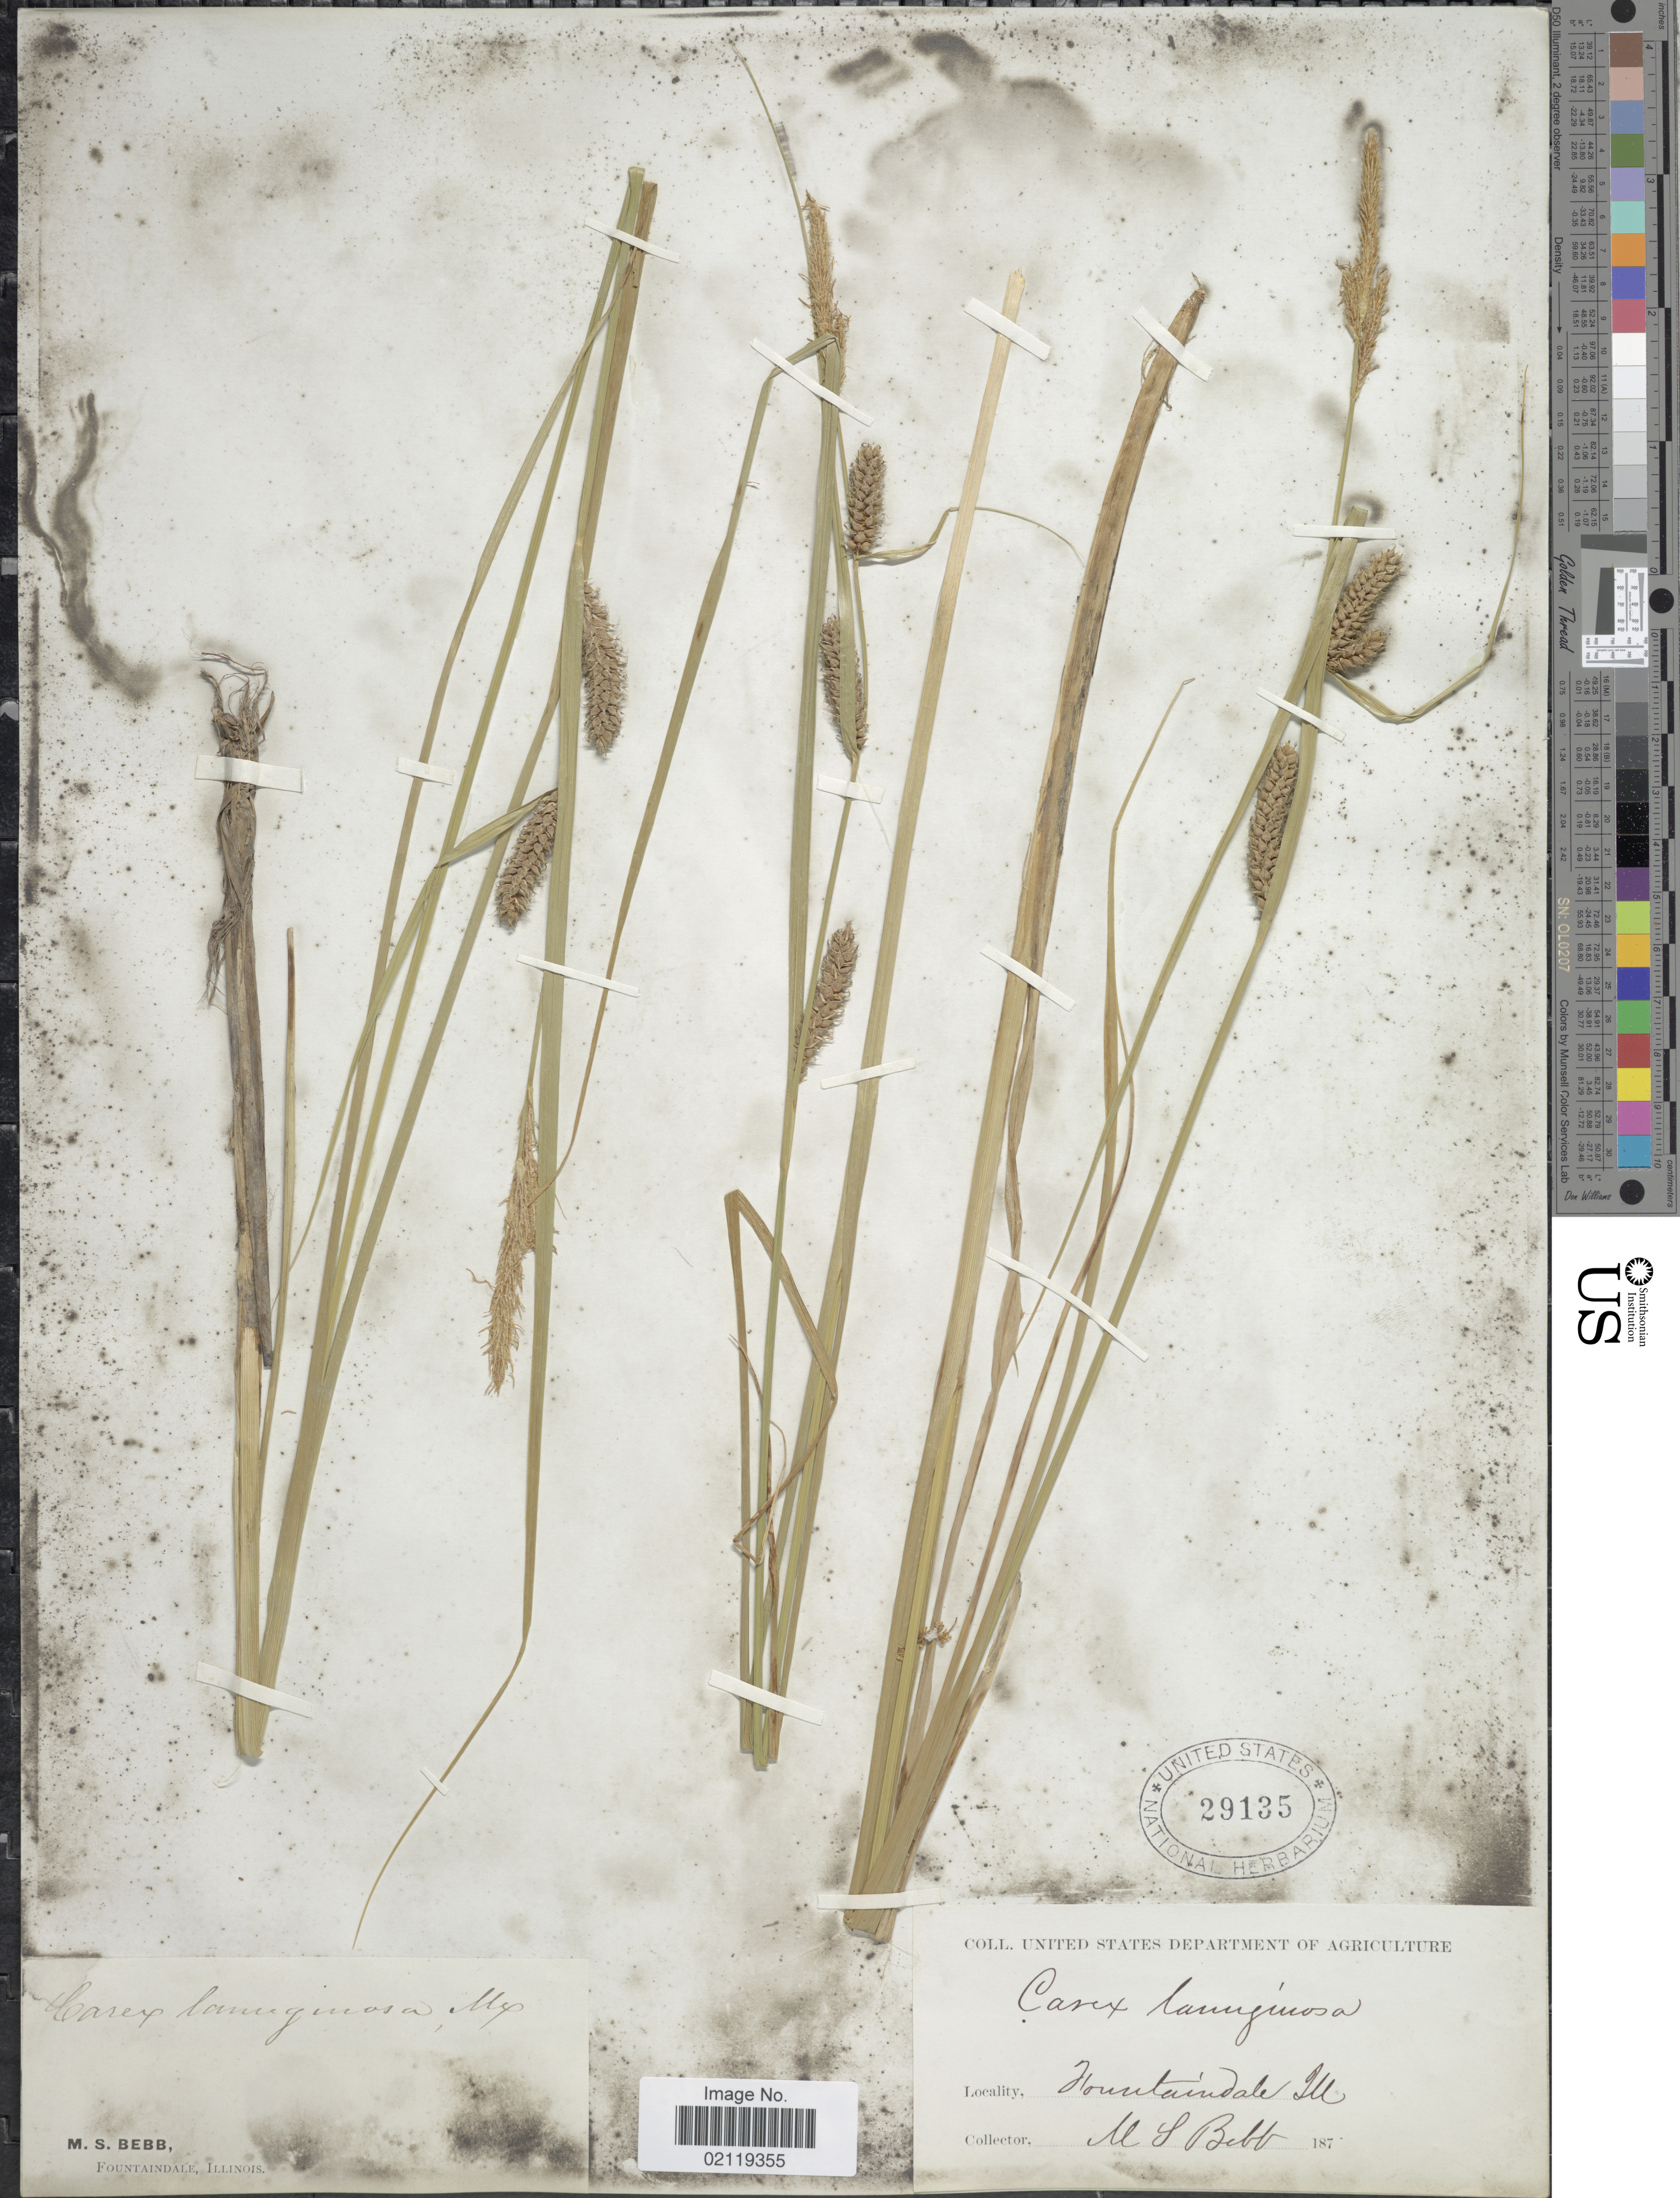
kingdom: Plantae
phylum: Tracheophyta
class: Liliopsida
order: Poales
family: Cyperaceae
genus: Carex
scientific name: Carex pellita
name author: Muhl. ex Willd.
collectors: M. Bebb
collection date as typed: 187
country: United States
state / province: Illinois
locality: Fountaindale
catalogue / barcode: US 29135